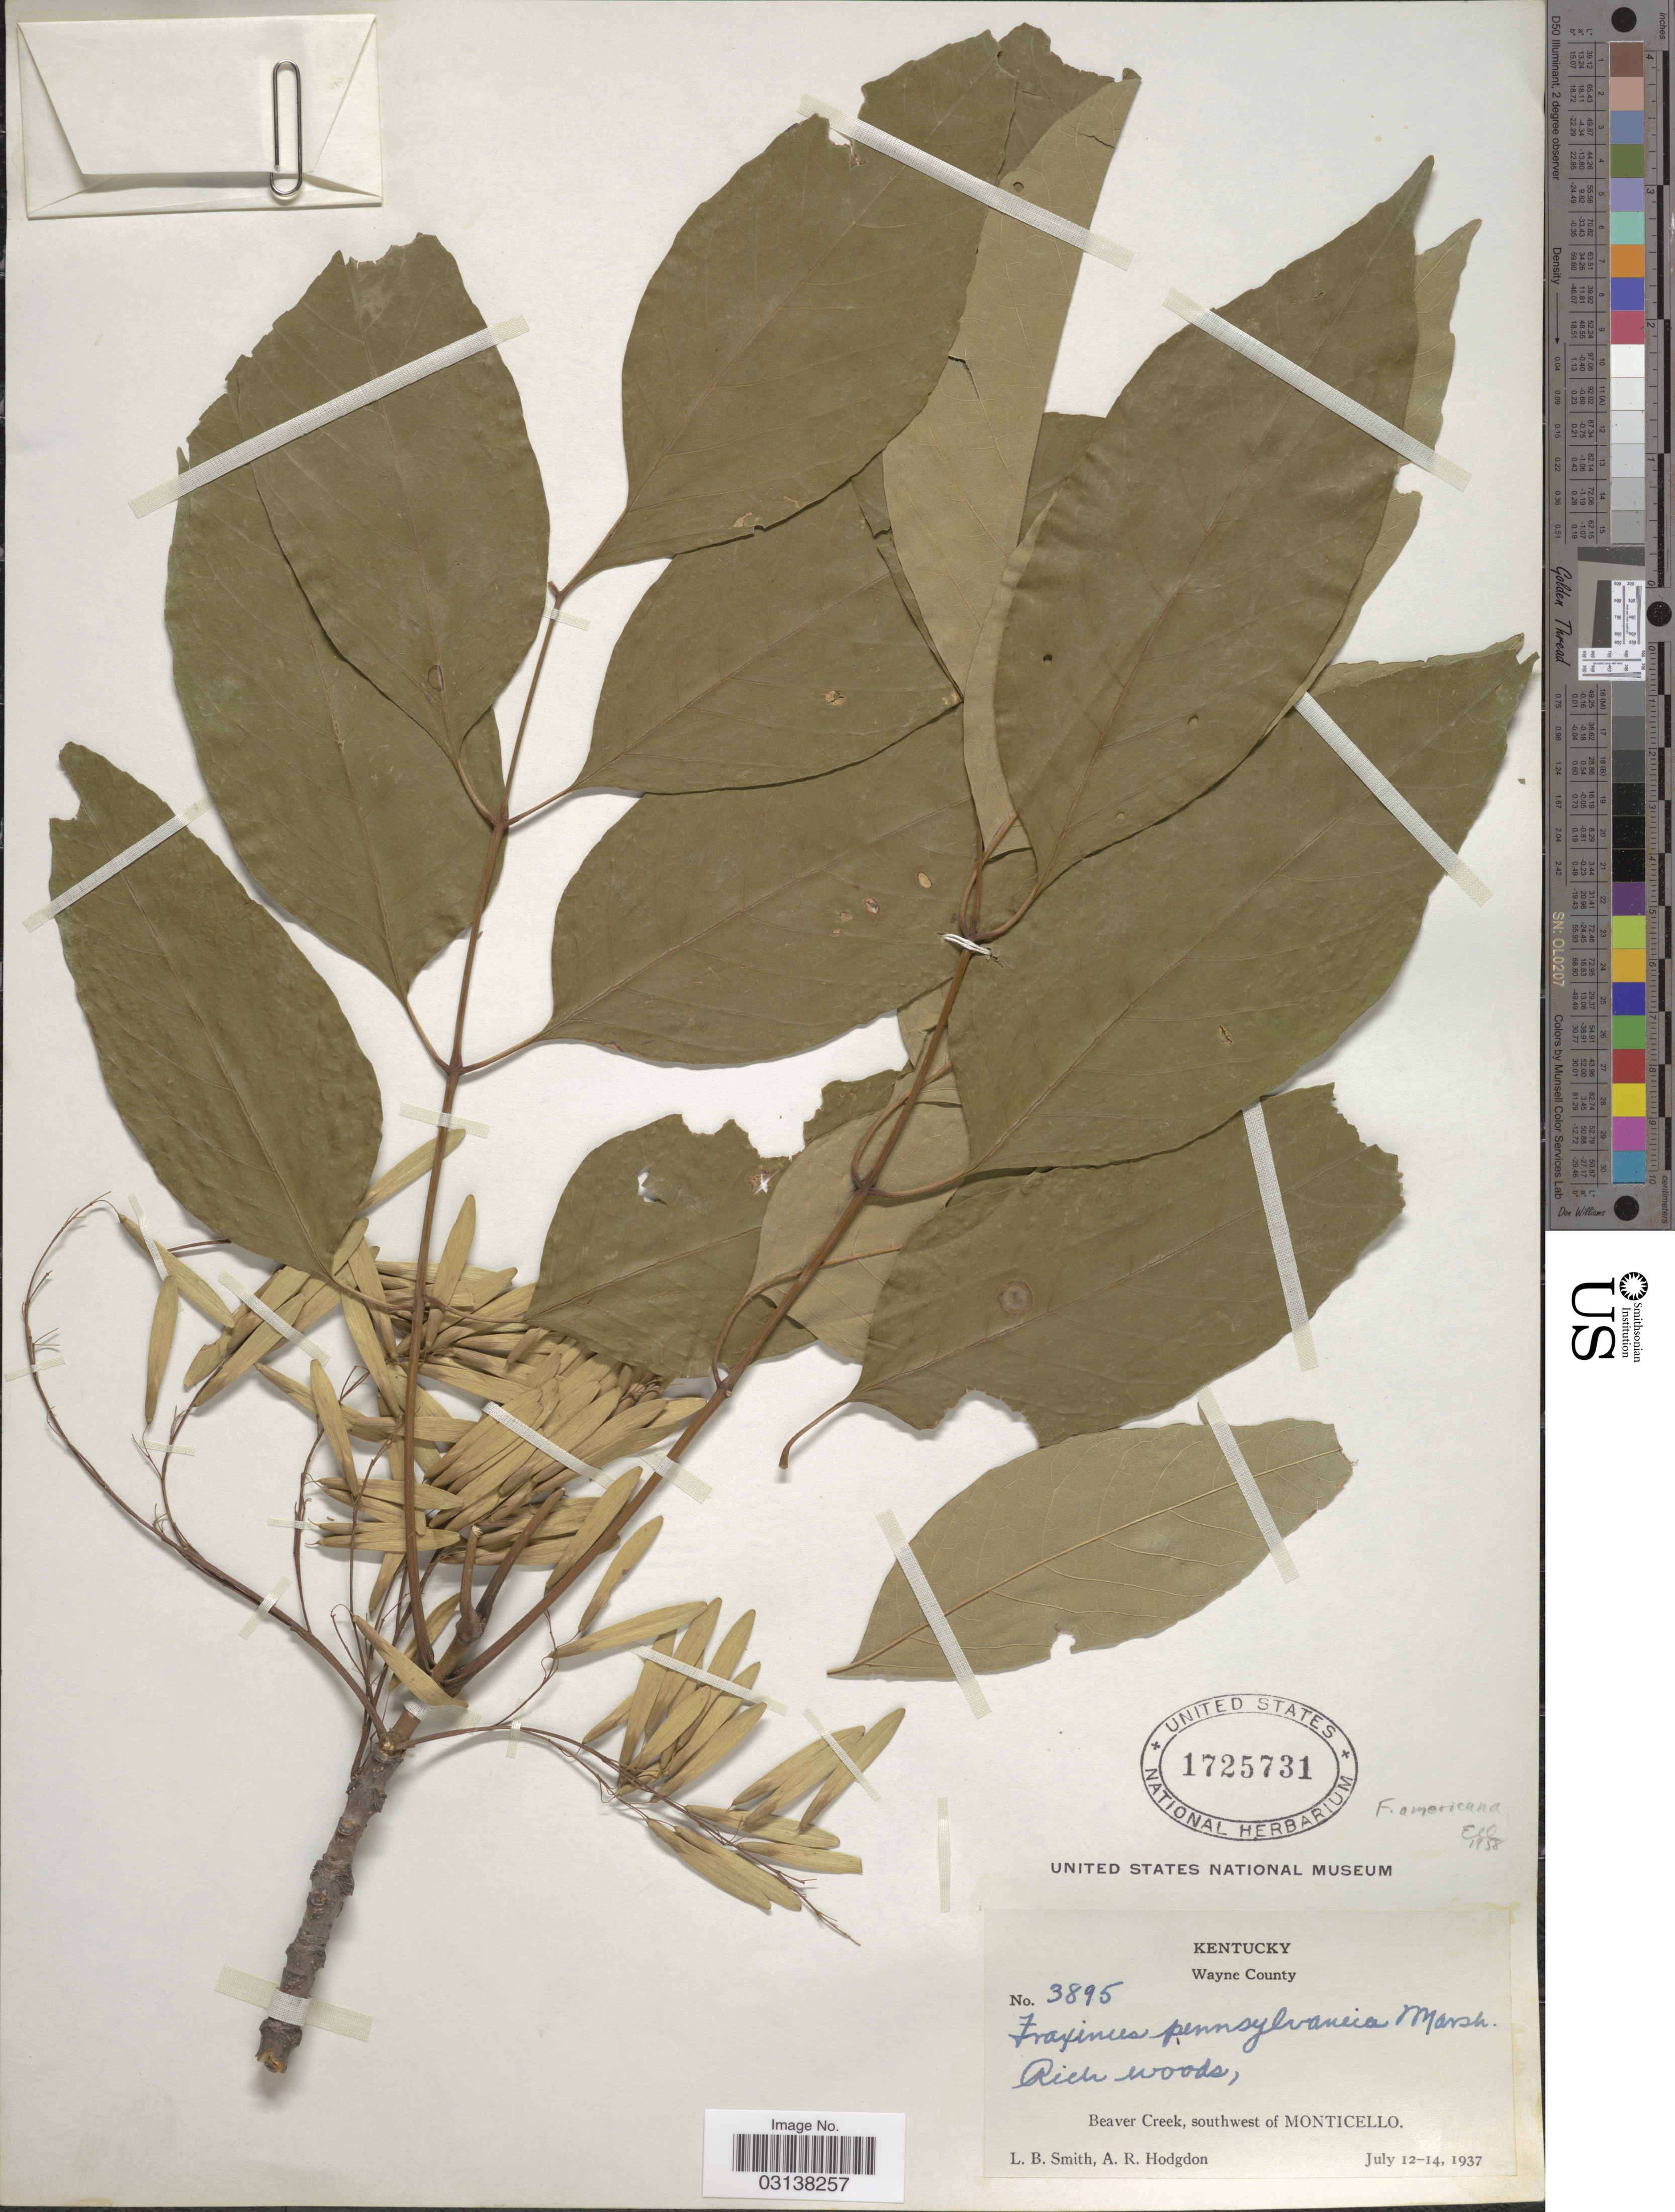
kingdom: Plantae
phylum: Tracheophyta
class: Magnoliopsida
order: Lamiales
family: Oleaceae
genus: Fraxinus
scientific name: Fraxinus americana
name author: L.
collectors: L. Smith & A. R. Hodgdon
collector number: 3895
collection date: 1937-07-12/1937-07-14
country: United States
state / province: Kentucky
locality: Wayne County. Rich woods, Beaver Creek, southwest of Monticello.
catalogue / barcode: US 1725731